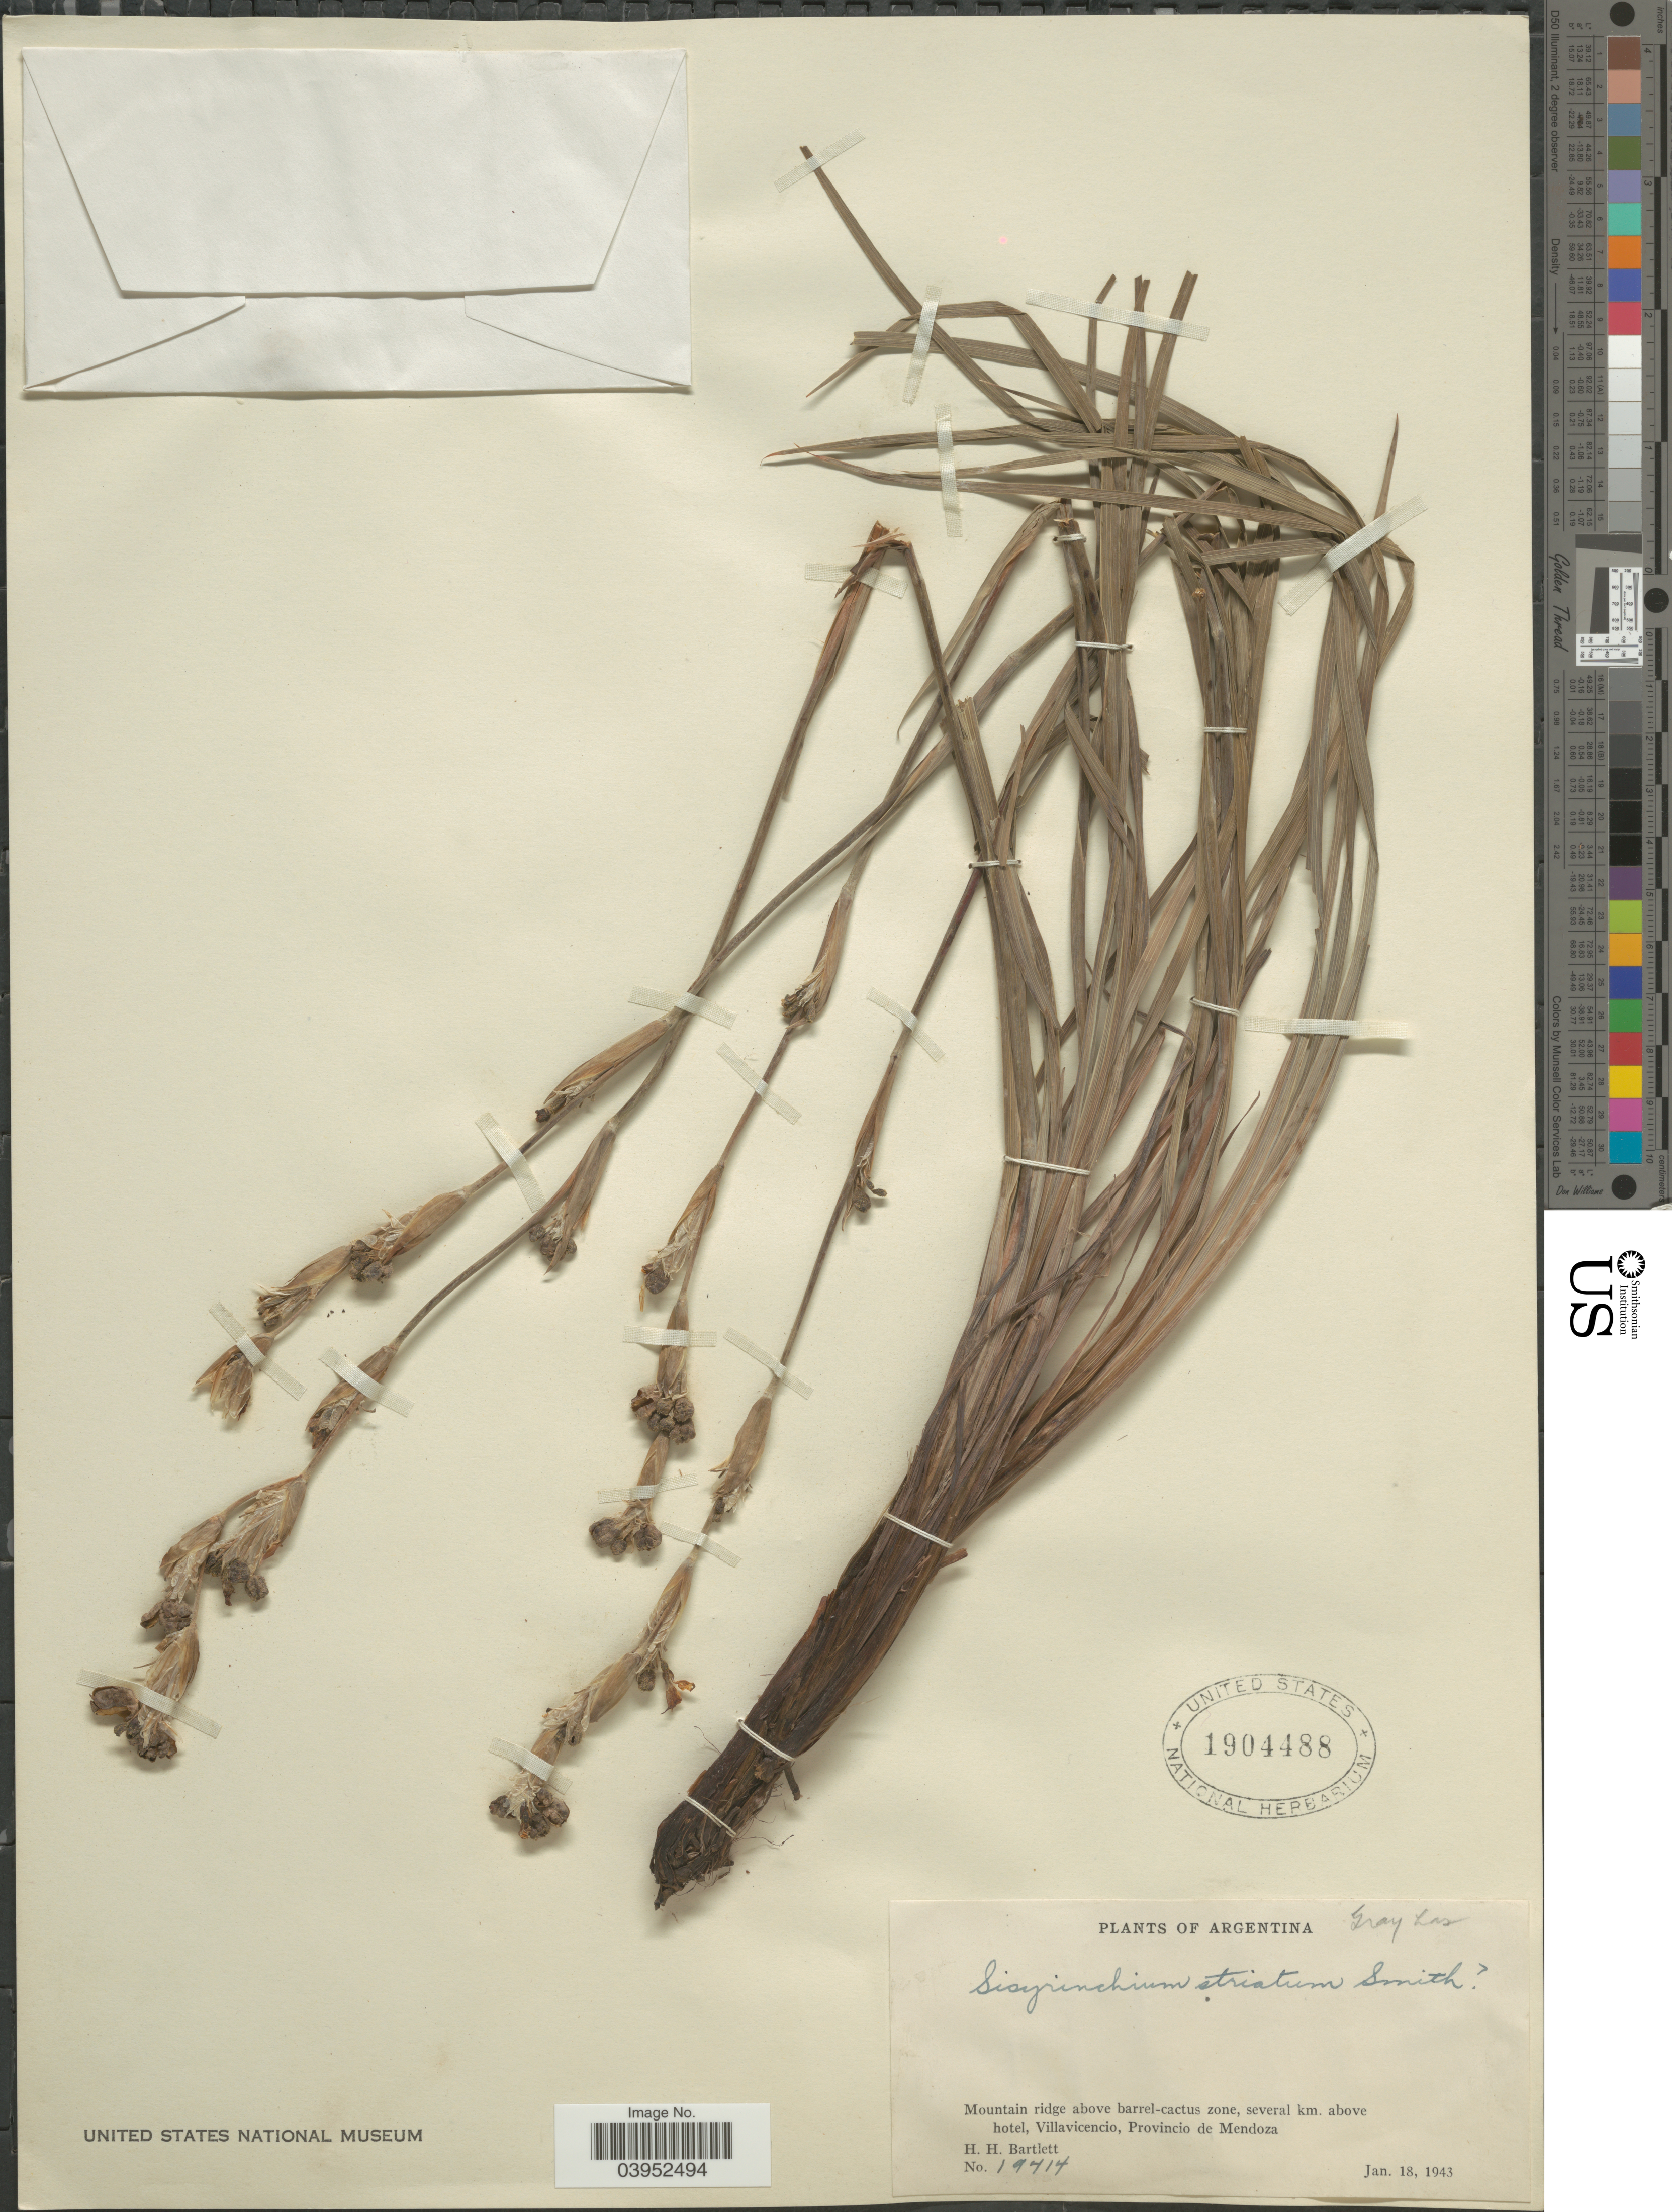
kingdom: Plantae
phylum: Tracheophyta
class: Liliopsida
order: Asparagales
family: Iridaceae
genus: Sisyrinchium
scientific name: Sisyrinchium striatum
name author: Sm.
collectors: H. H. Bartlett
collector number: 19414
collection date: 1943-01-18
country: Argentina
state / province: Mendoza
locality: Mountain ridge above barrel-cactus zone, several km. above hotel, Villavicencio.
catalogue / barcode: US 1904488